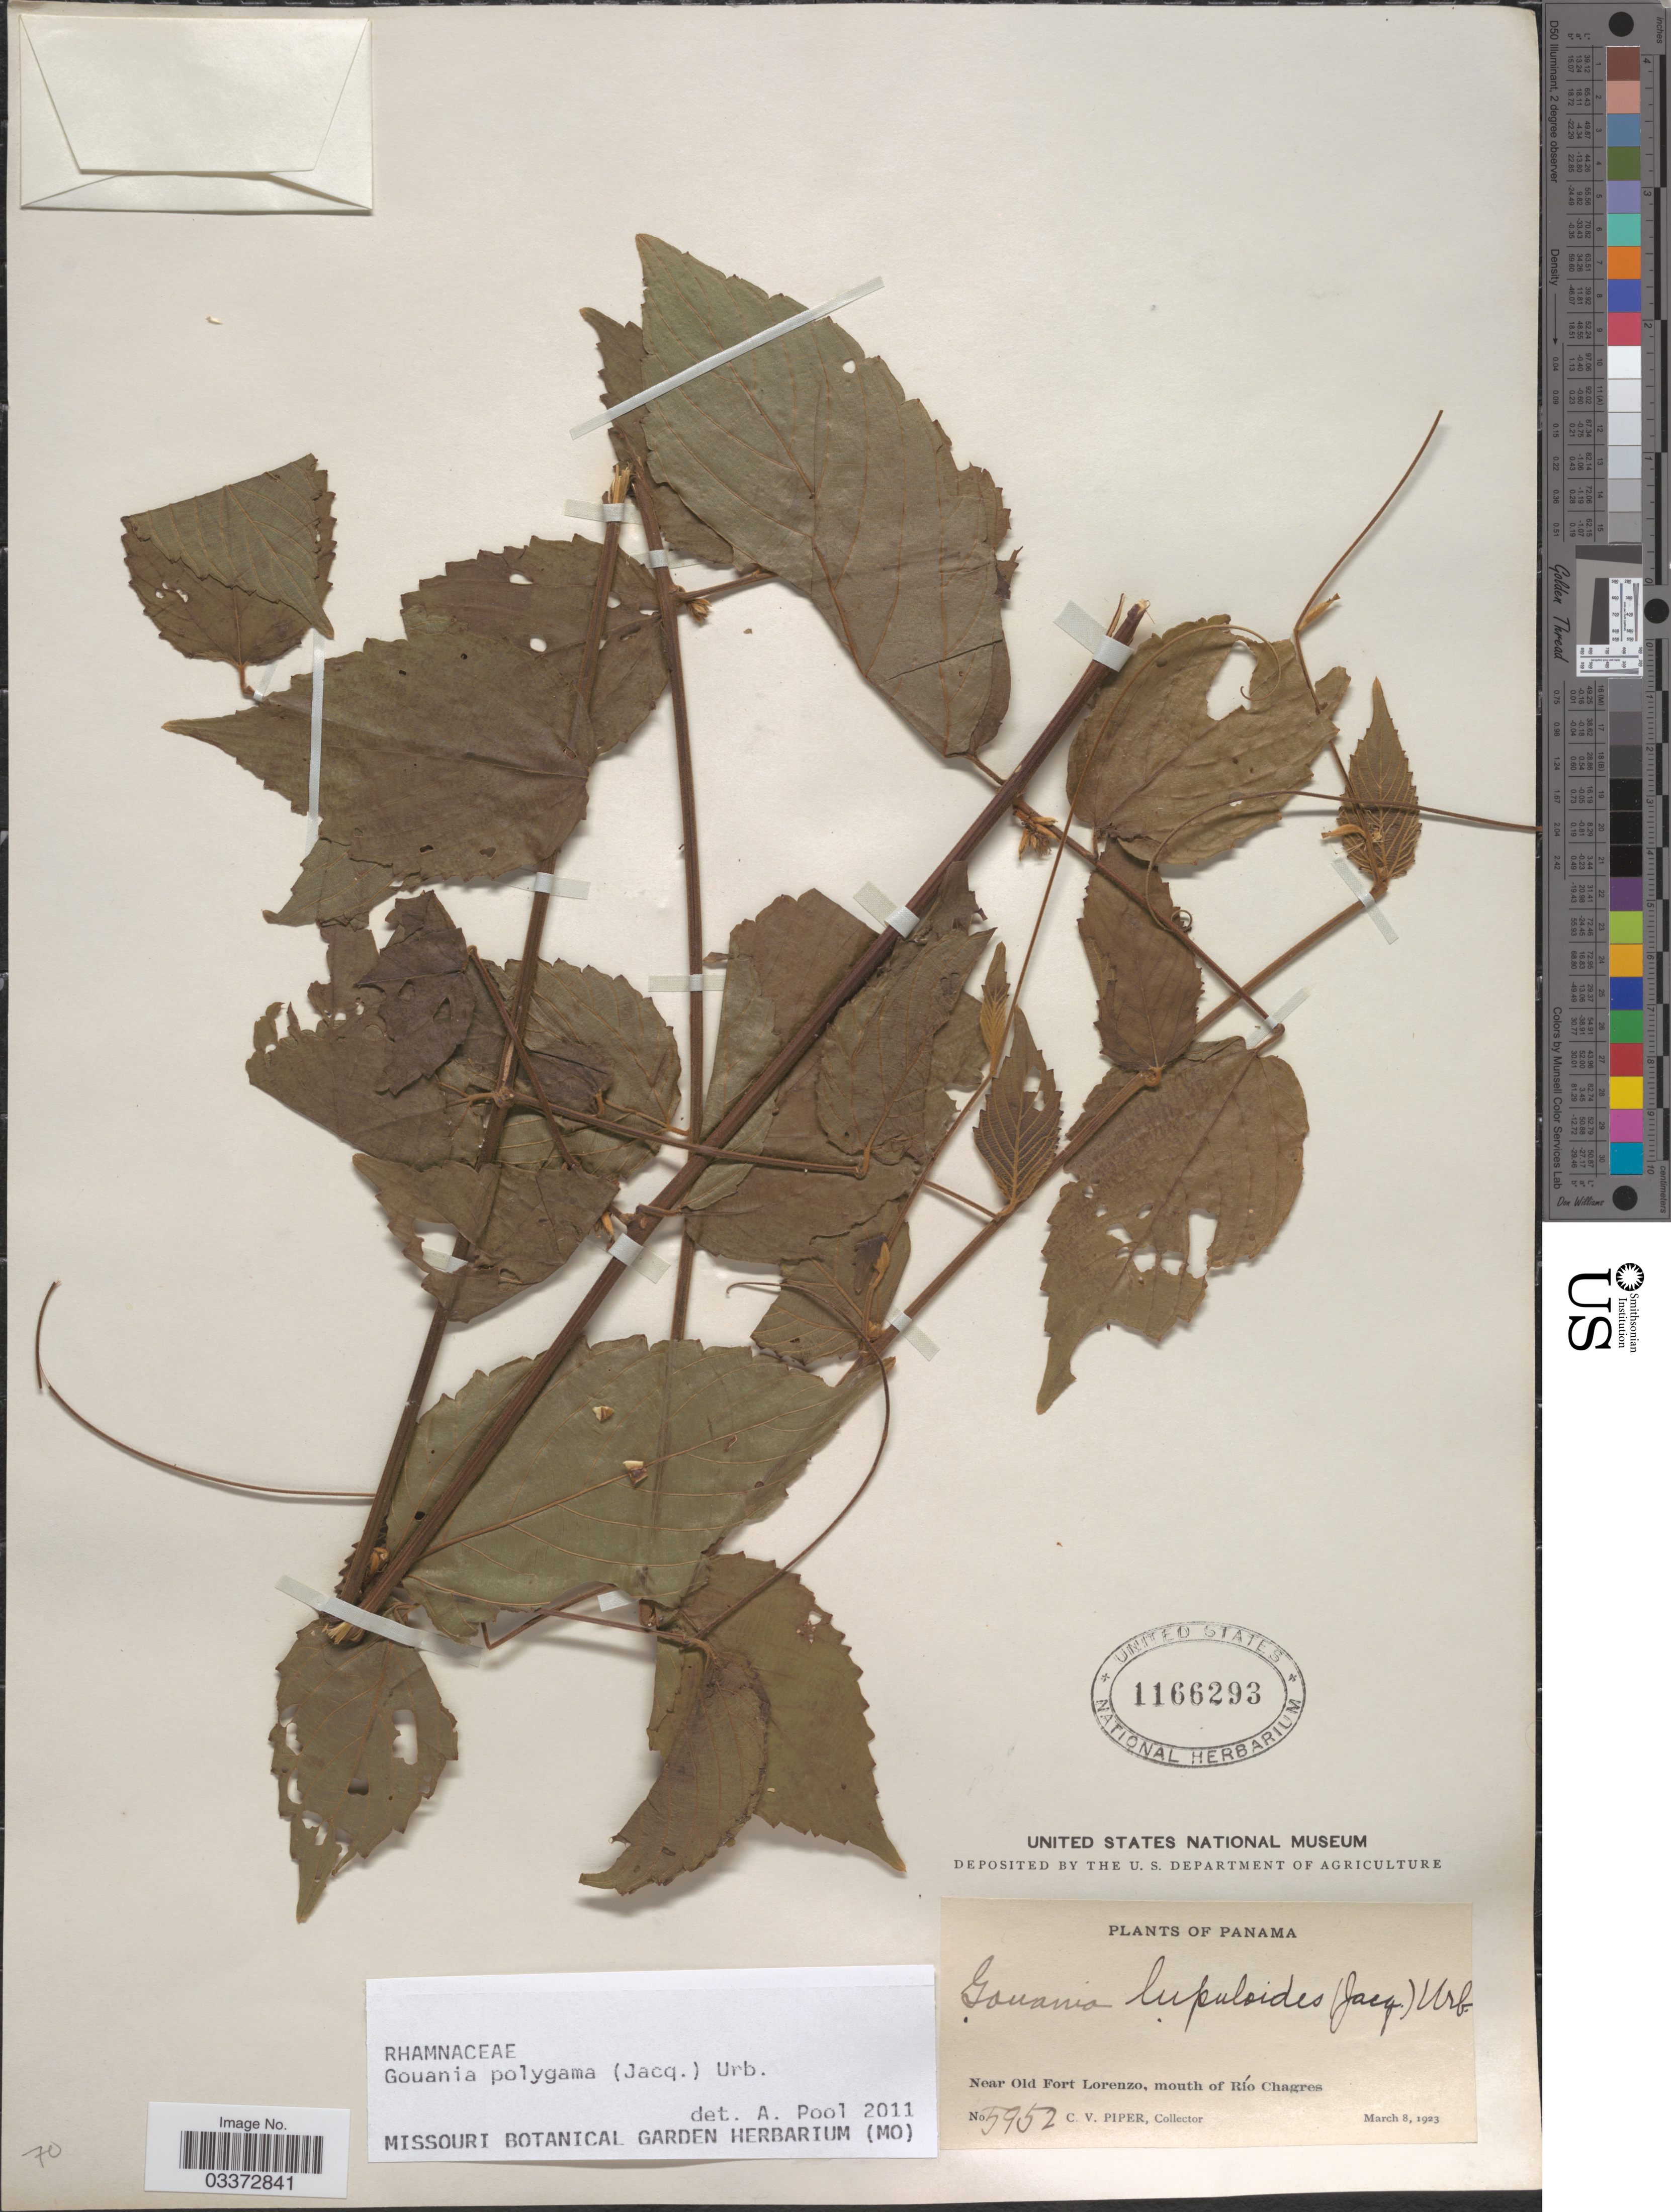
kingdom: Plantae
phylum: Tracheophyta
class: Magnoliopsida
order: Rosales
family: Rhamnaceae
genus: Gouania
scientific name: Gouania polygama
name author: (Jacq.) Urb.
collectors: C. V. Piper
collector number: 5952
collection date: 1923-03-08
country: Panama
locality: Near Old Fort Lorenzo, mouth of Río Chagres.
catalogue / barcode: US 1166293